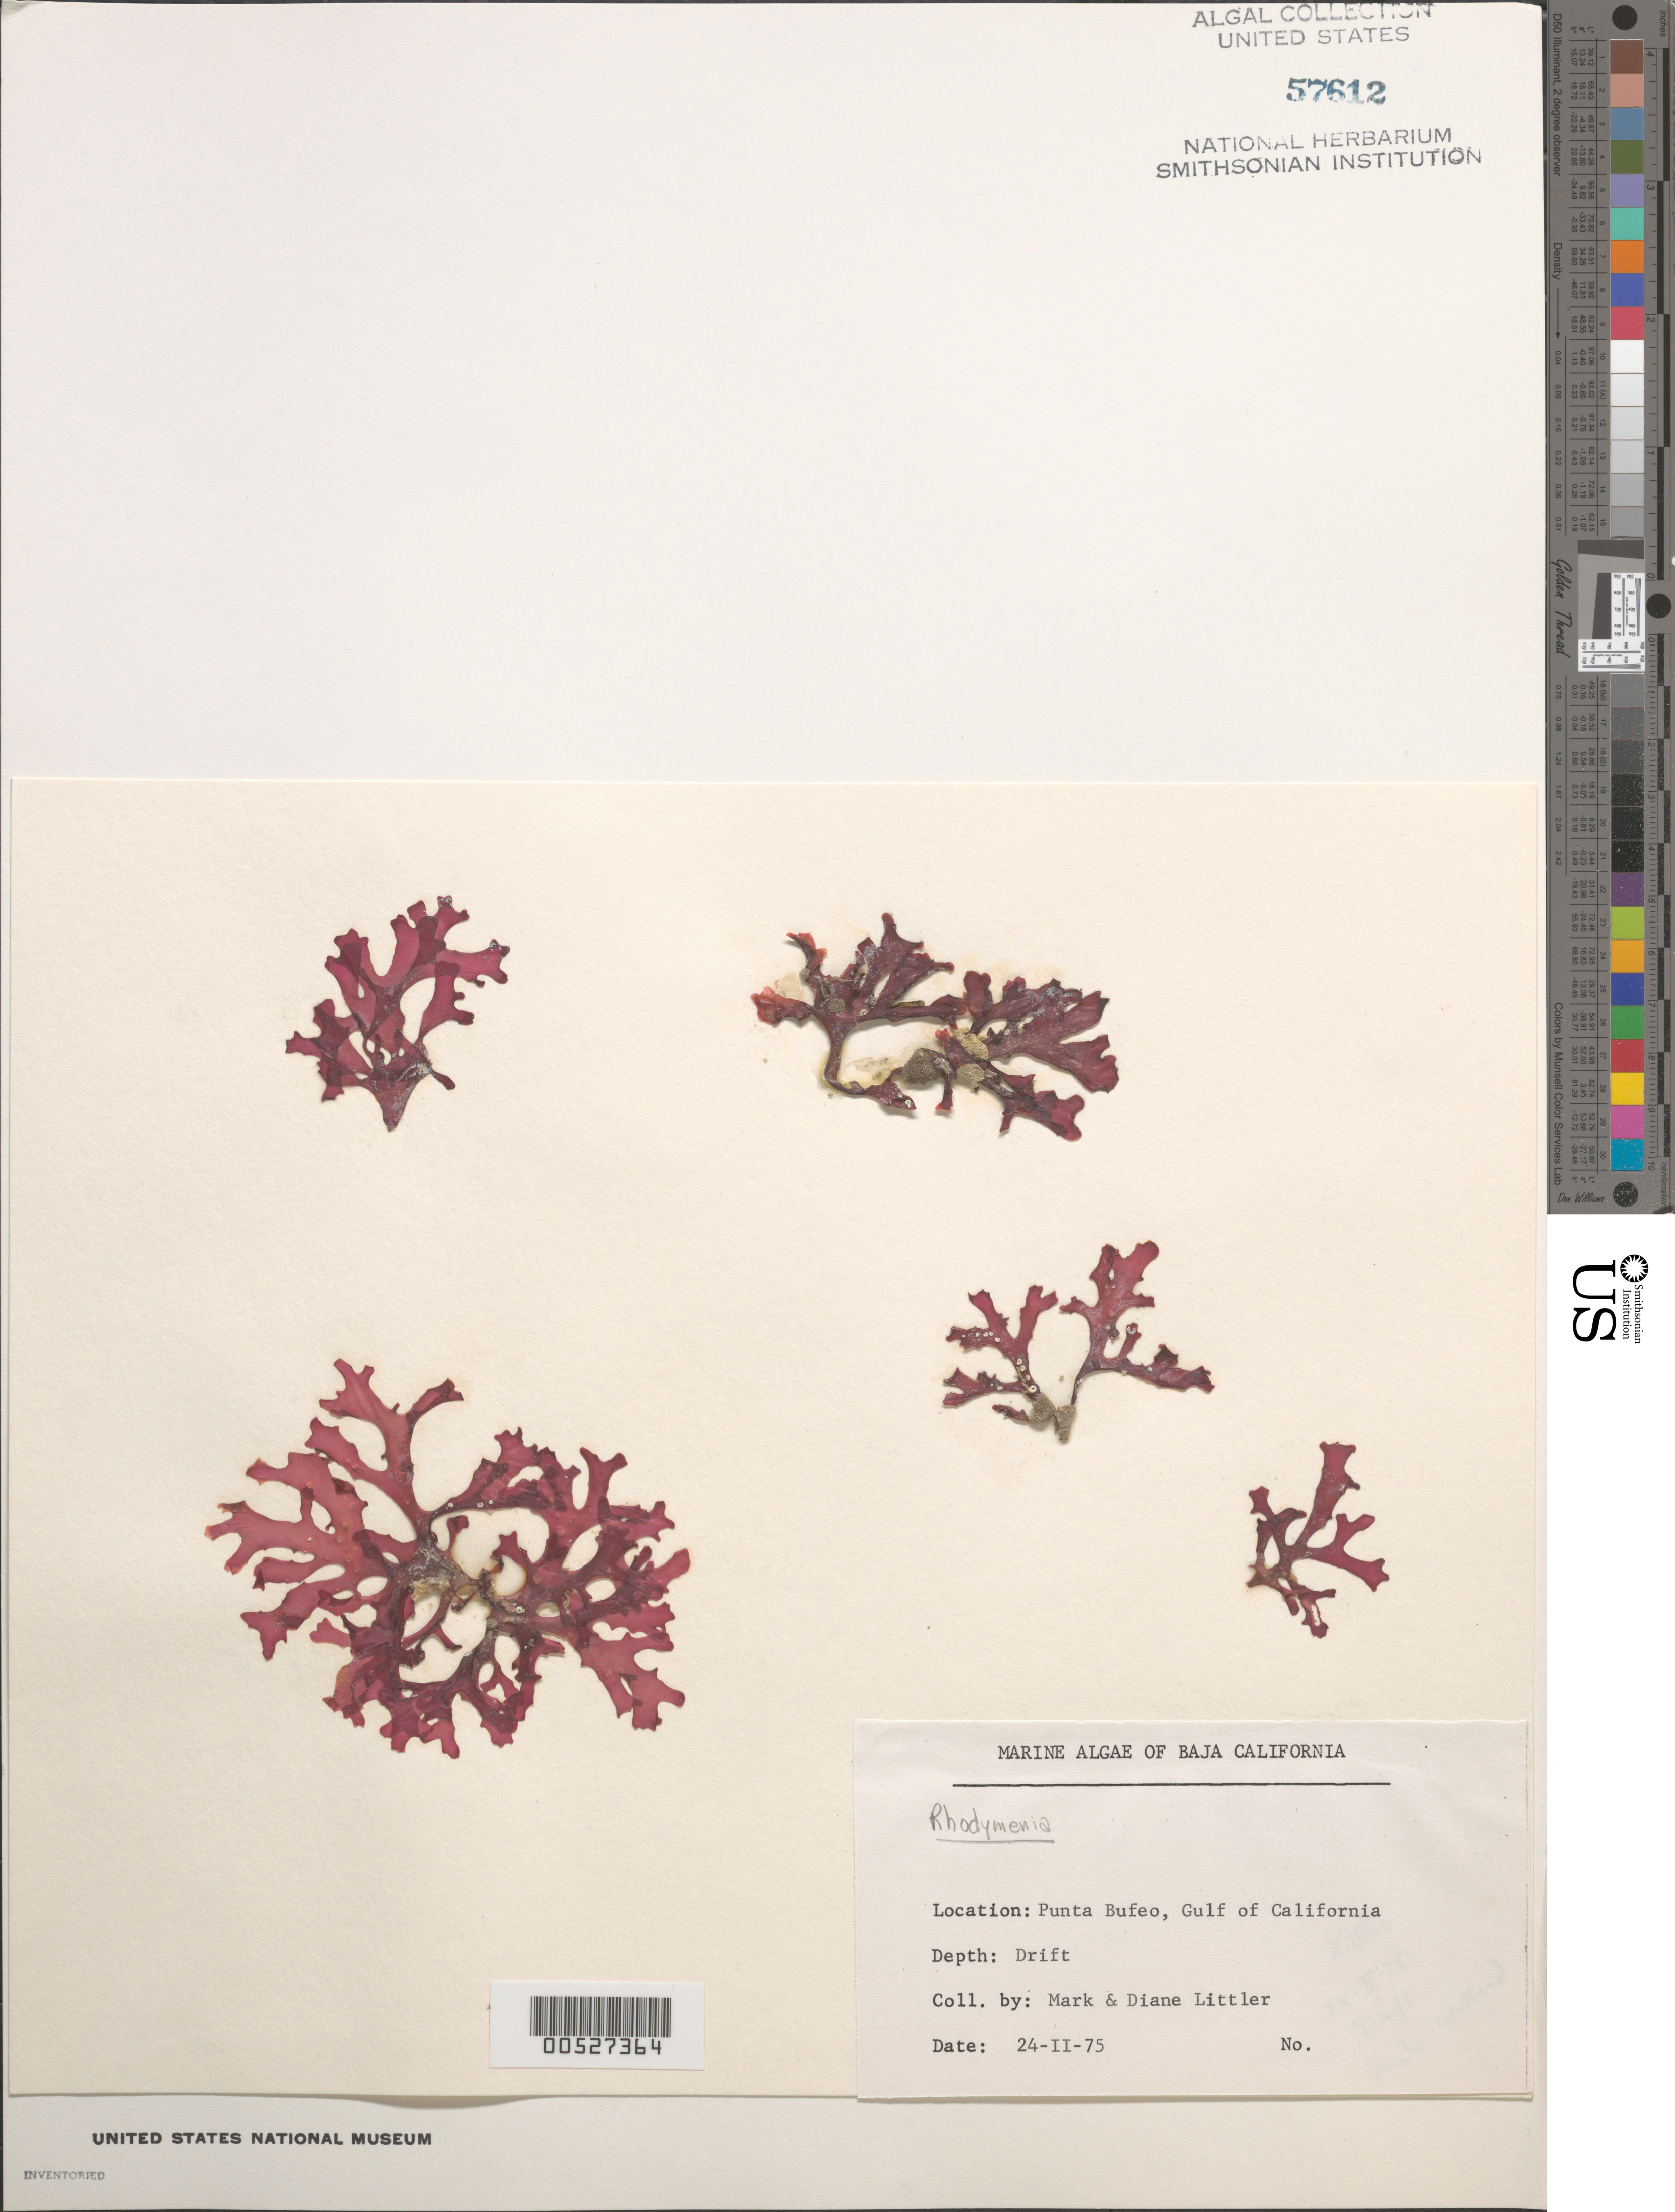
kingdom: Plantae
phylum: Rhodophyta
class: Florideophyceae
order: Rhodymeniales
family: Rhodymeniaceae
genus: Rhodymenia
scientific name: Rhodymenia sp.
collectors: M. M. Littler & D. S. Littler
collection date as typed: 24 Feb 1975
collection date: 1975-02-24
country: Mexico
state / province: Baja California Norte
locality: Punta Bufeo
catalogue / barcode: US 57612